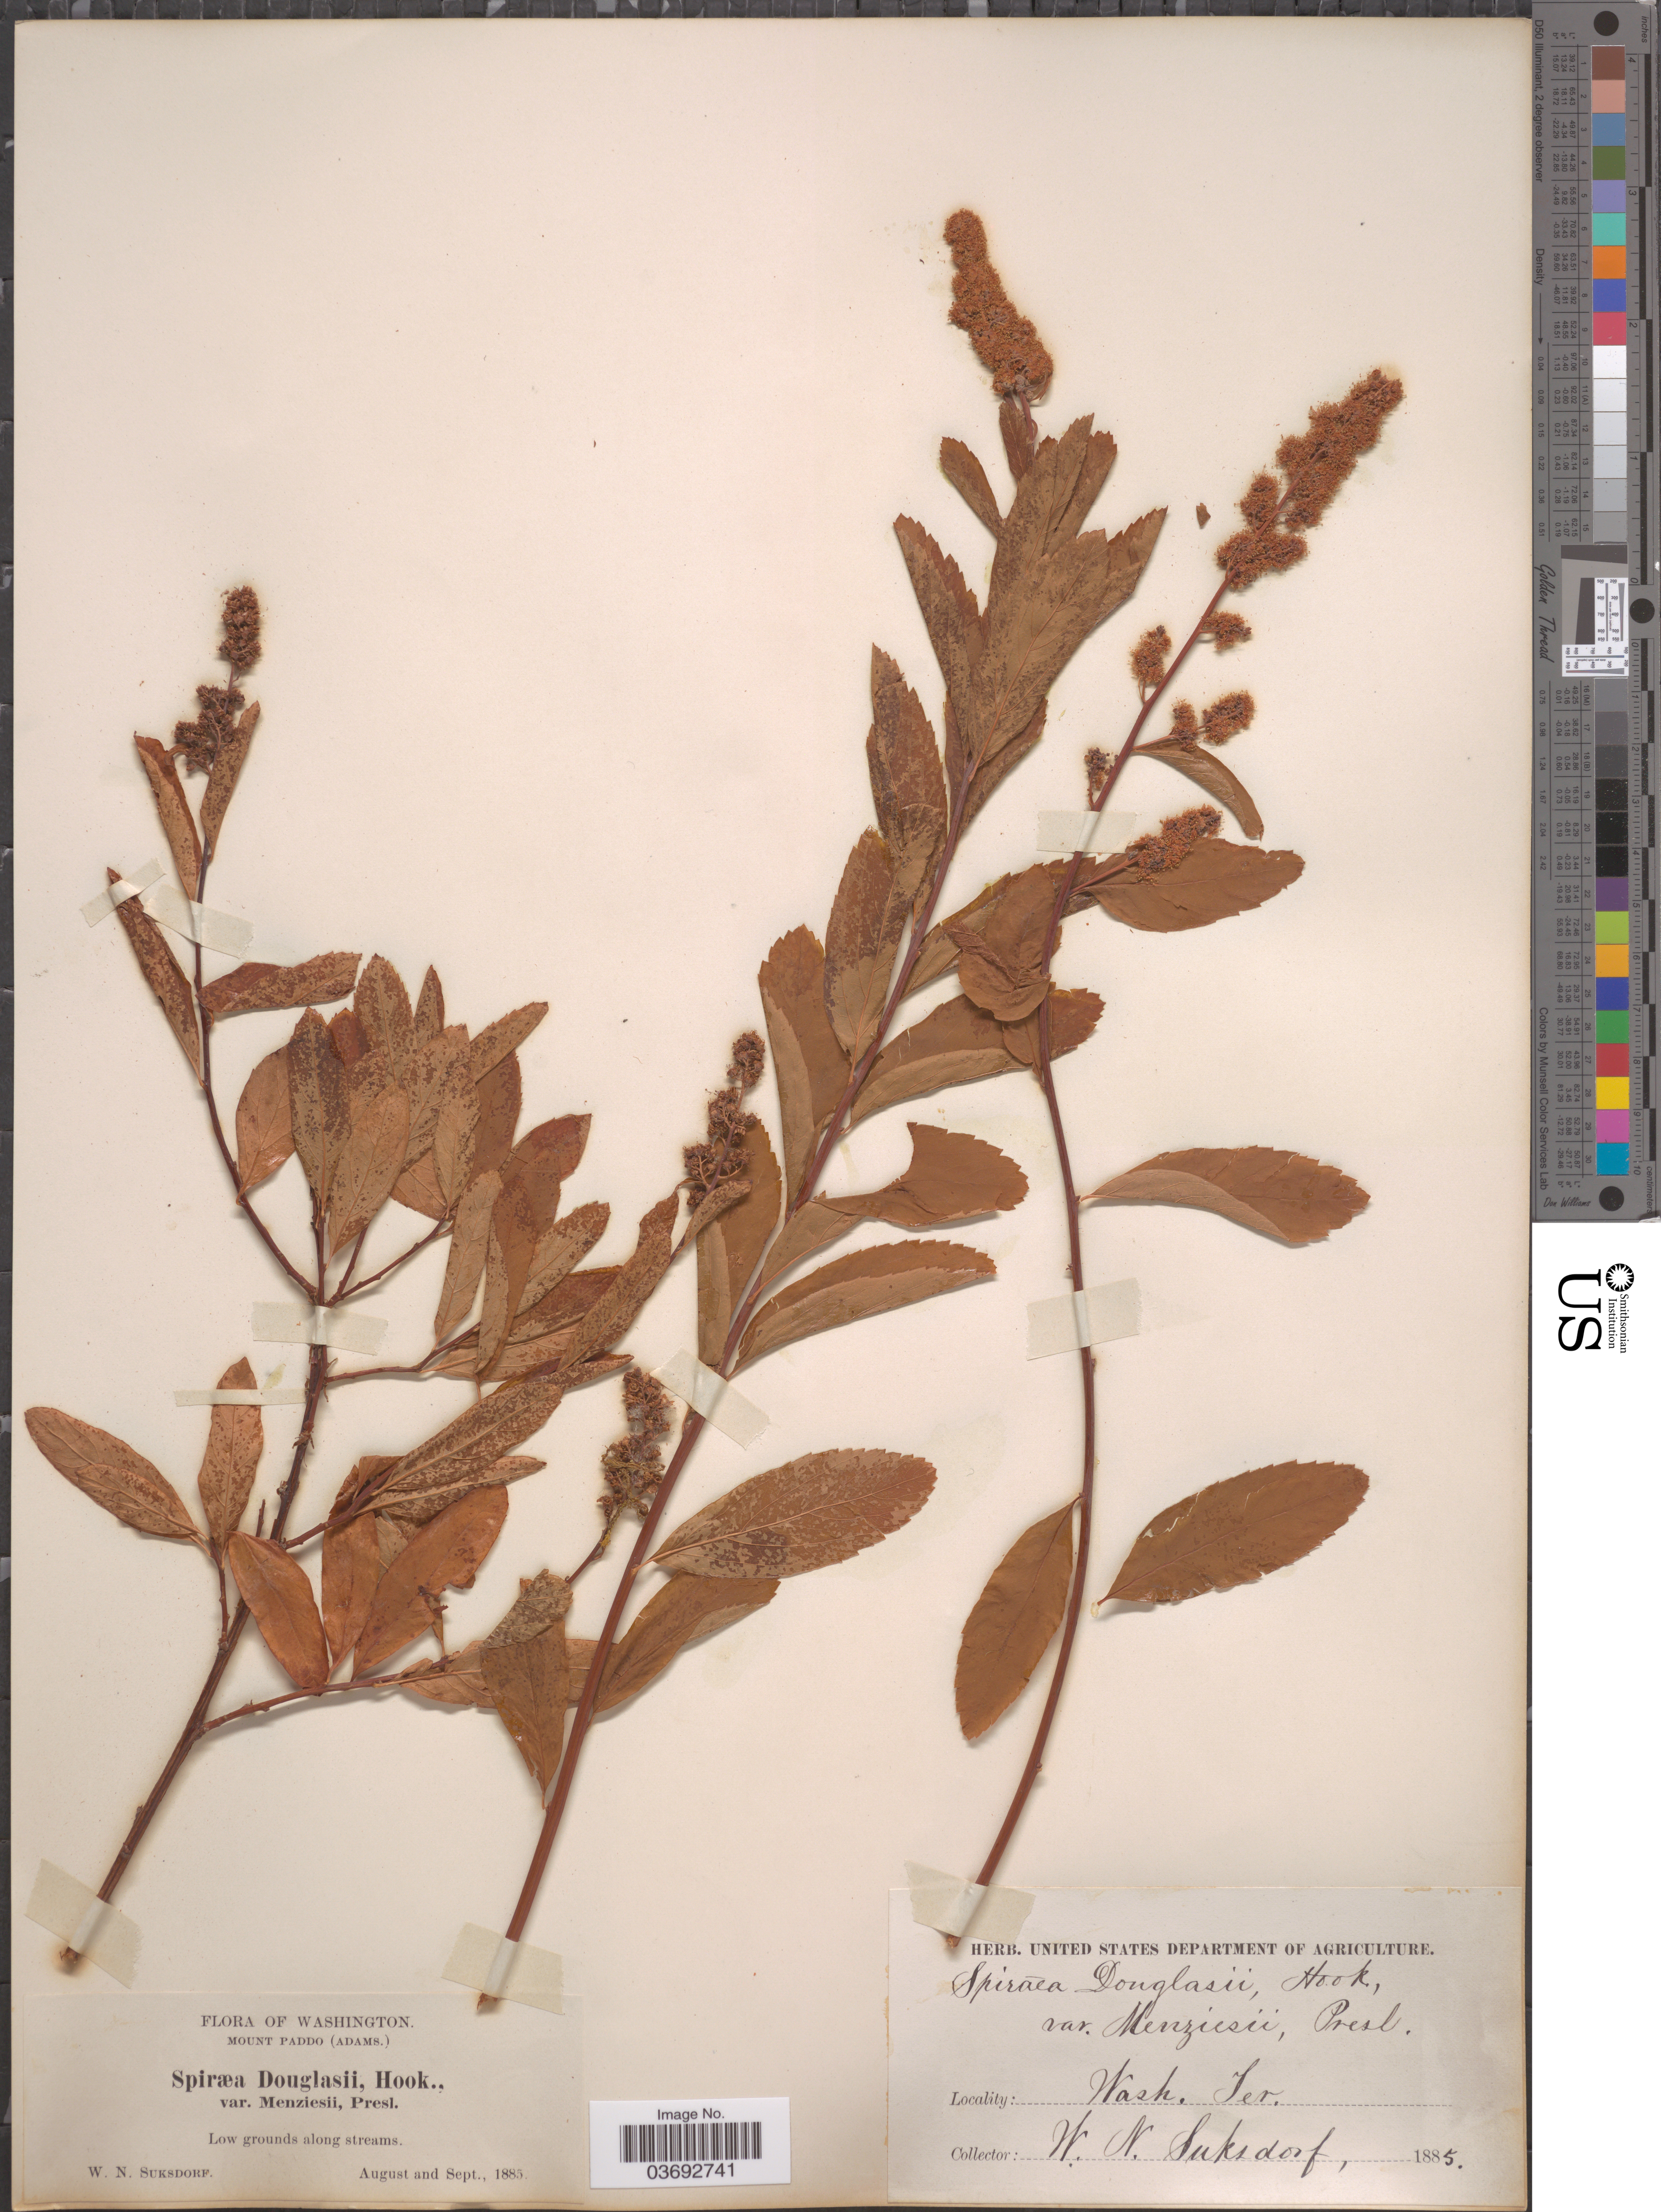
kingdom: Plantae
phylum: Tracheophyta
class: Magnoliopsida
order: Rosales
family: Rosaceae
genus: Spiraea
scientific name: Spiraea menziesii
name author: Hook.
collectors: W. N. Suksdorf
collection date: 1885-08/1885-09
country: United States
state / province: Washington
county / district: Skamania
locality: Mount Paddo (Adams.). Low grounds along streams.